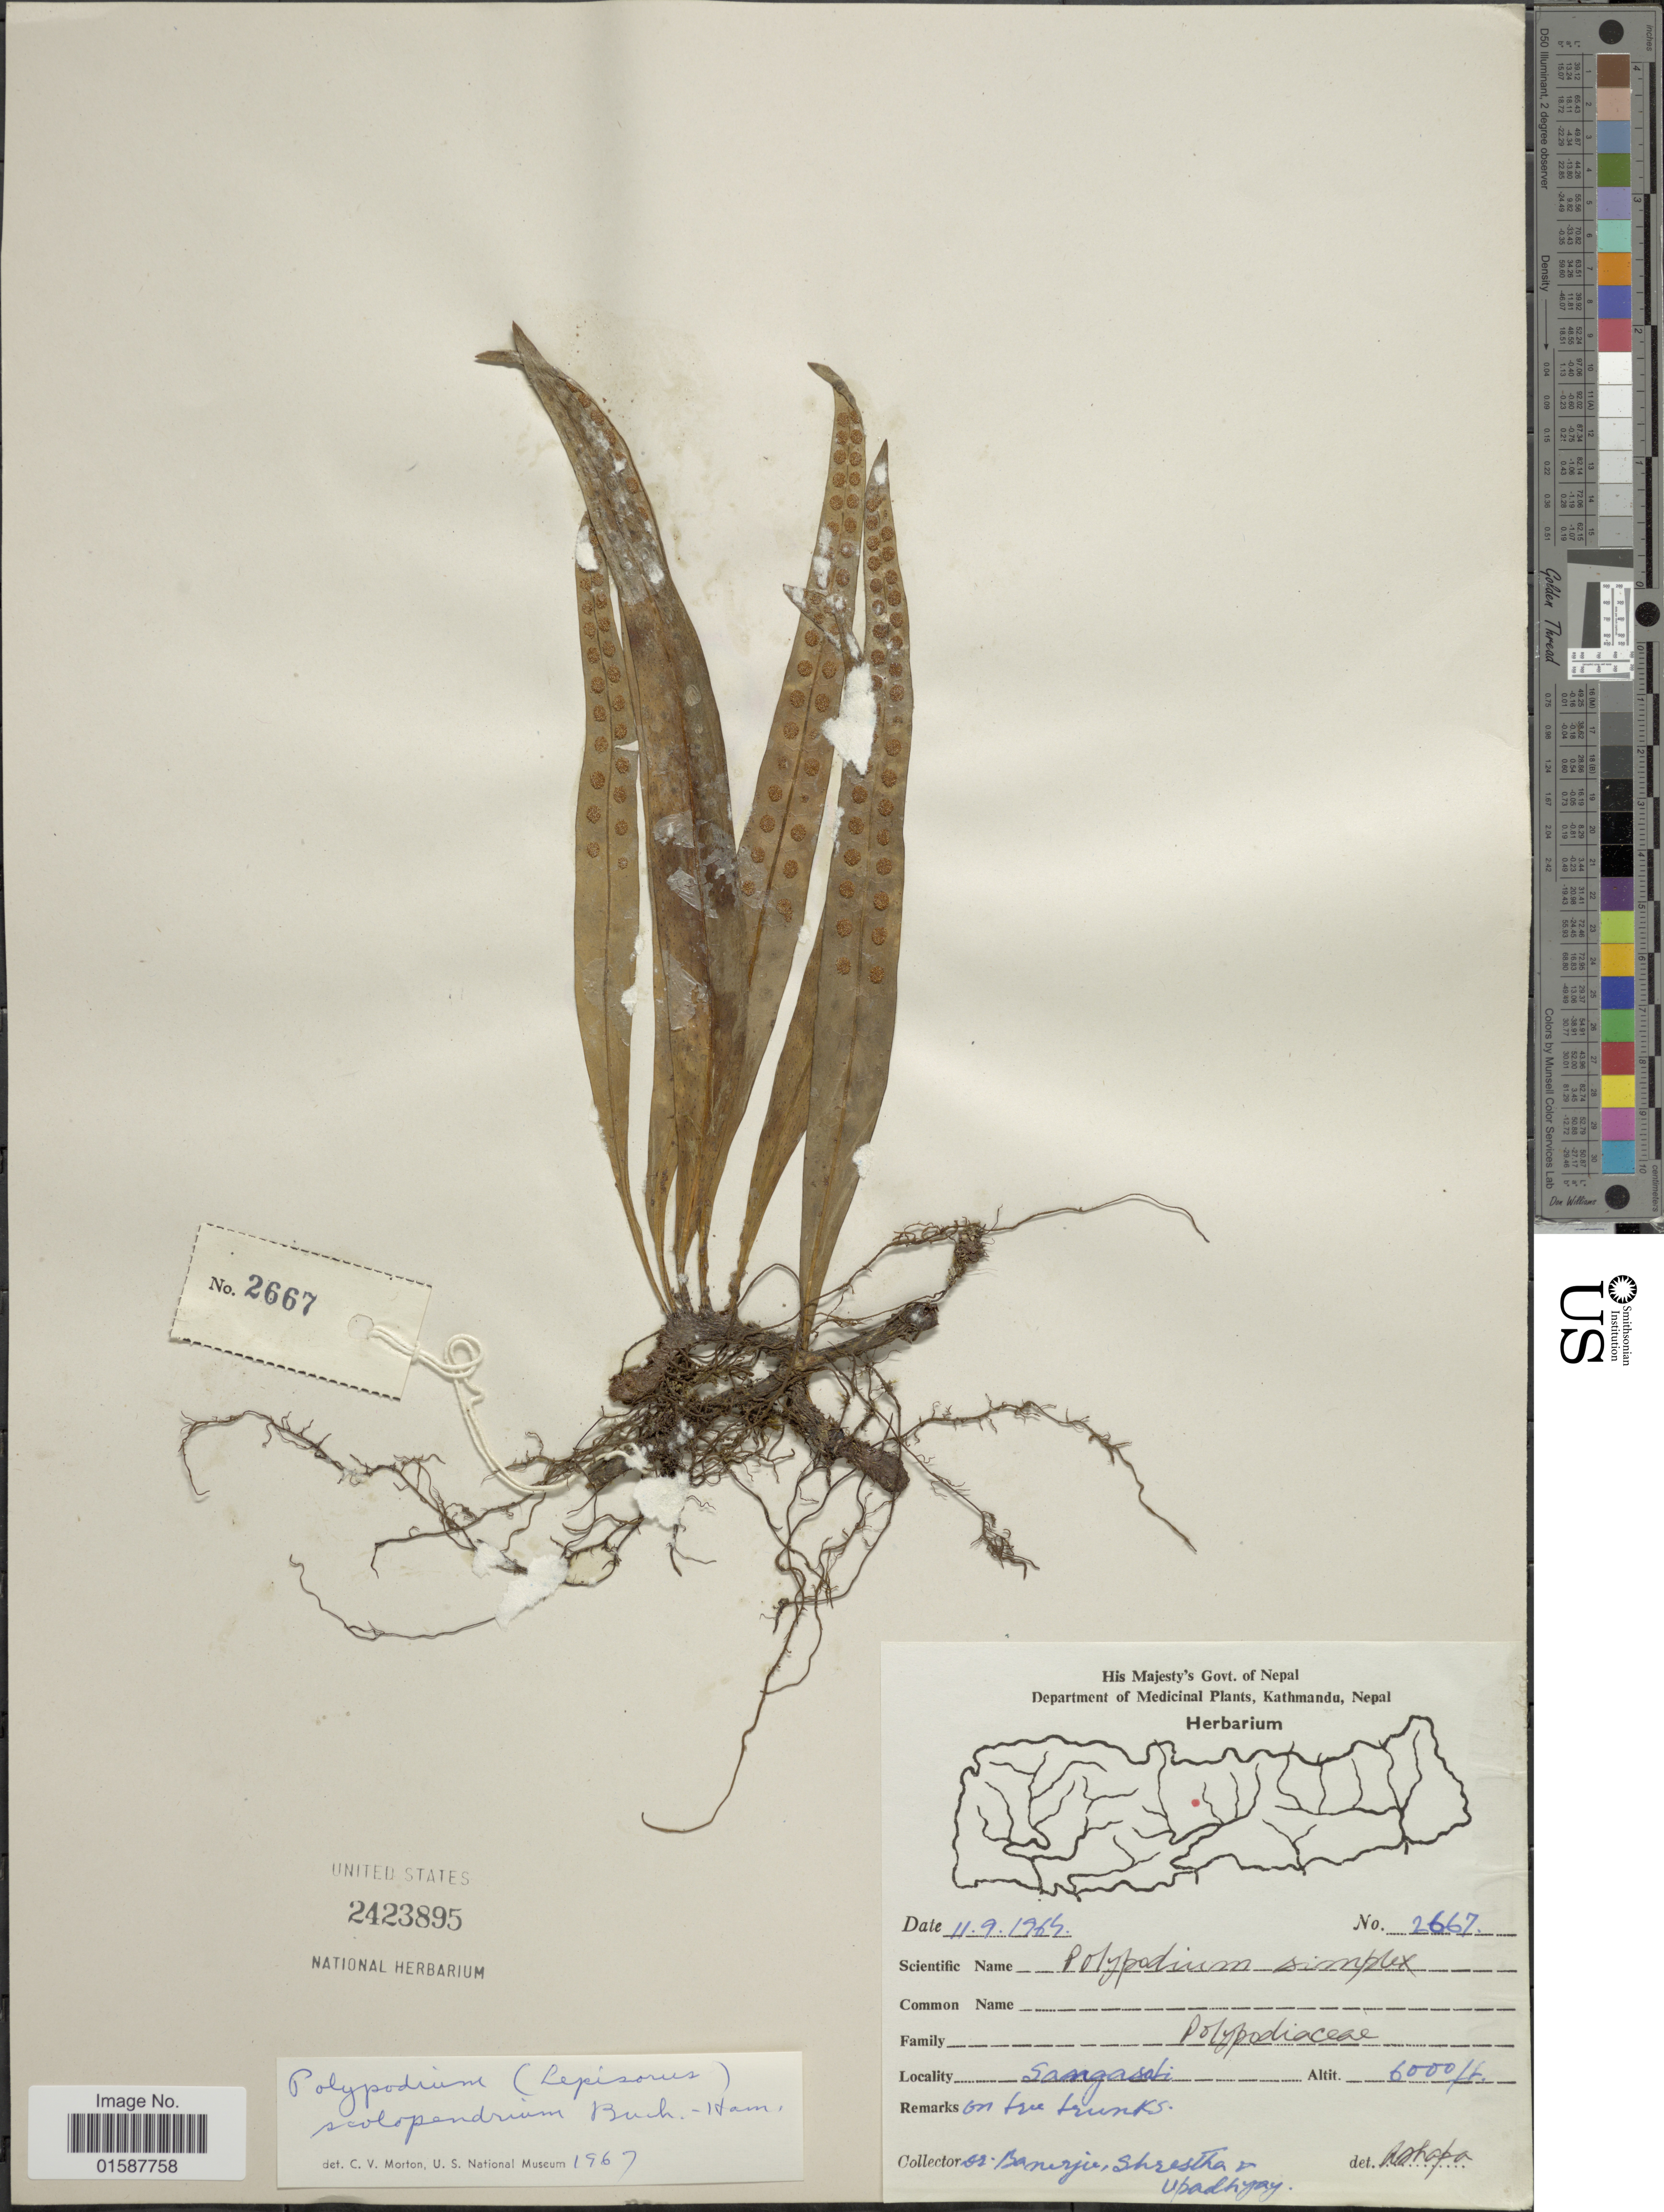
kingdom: Plantae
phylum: Tracheophyta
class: Polypodiopsida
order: Polypodiales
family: Polypodiaceae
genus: Lepisorus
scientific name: Lepisorus leiopteris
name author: (Kunze) Bir & Trikha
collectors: -. Banerjee, -. Shrestha & Upadhyay, --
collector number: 2667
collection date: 1964-09-11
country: Nepal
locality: Sangasaki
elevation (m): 1829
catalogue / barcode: US 2423895